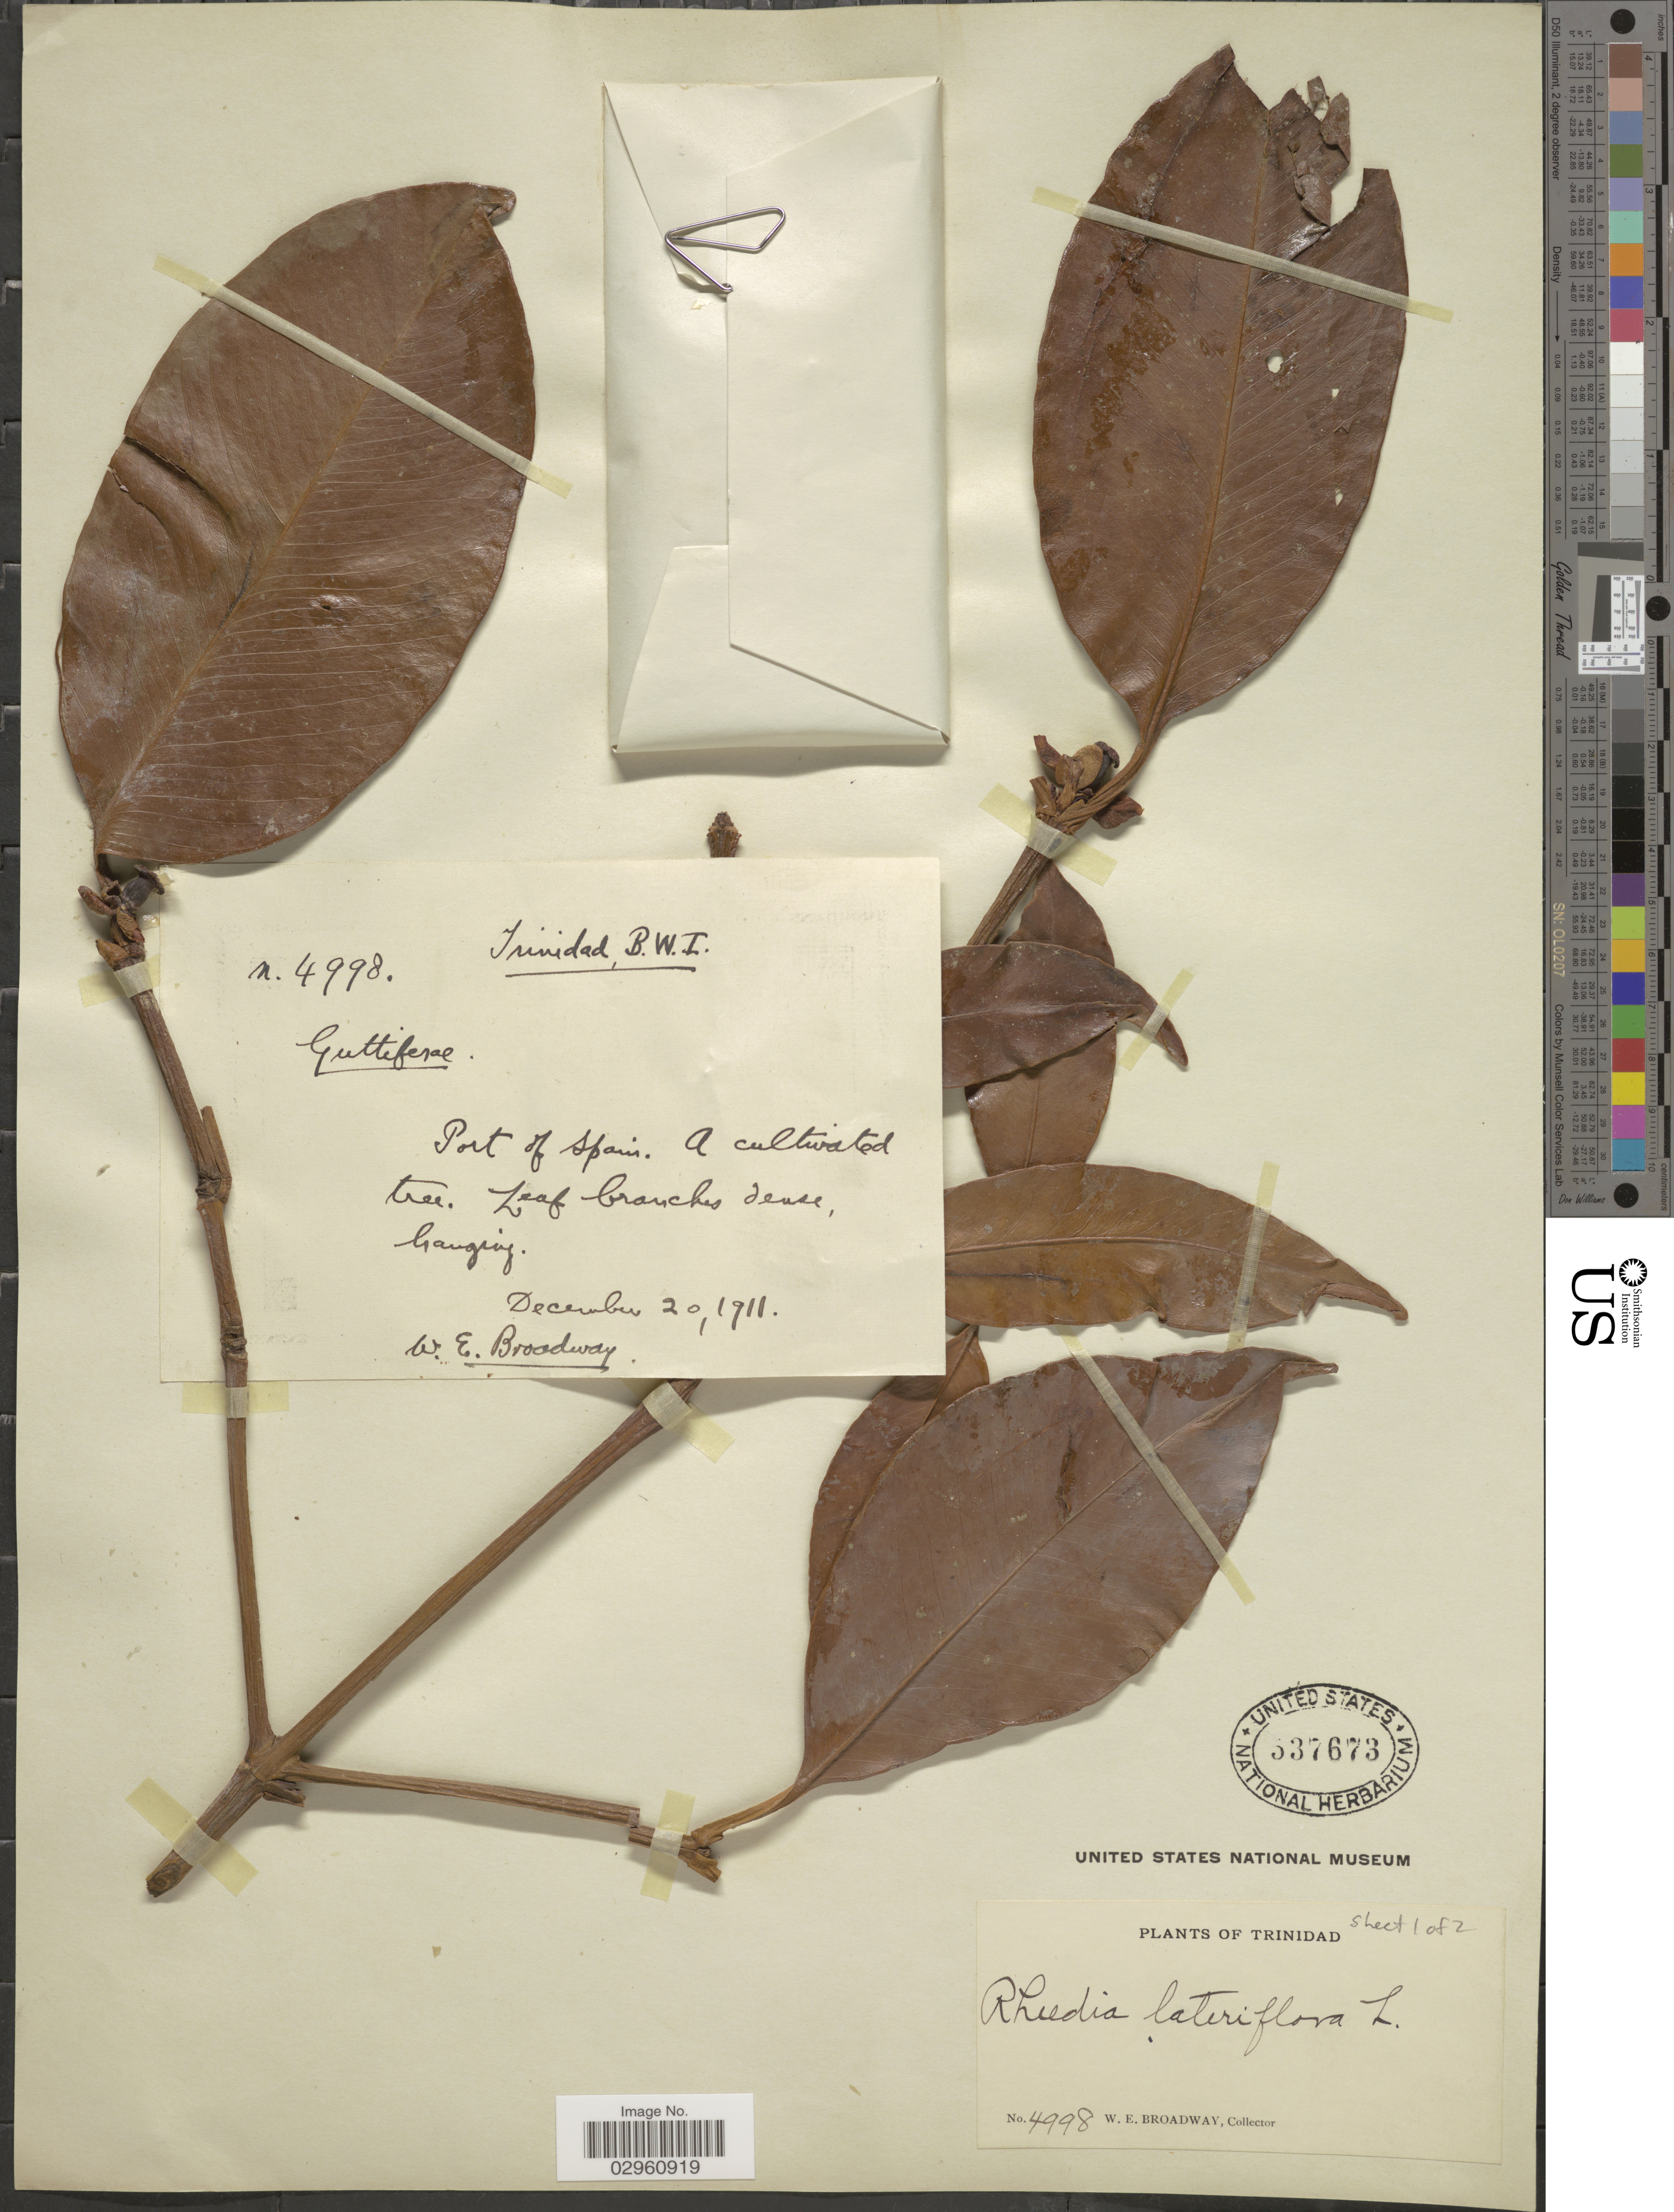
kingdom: Plantae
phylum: Tracheophyta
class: Magnoliopsida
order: Malpighiales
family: Clusiaceae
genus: Garcinia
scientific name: Garcinia humilis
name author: (Vahl) C.D. Adams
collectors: W. E. Broadway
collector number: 4998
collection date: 1911-12-20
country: Trinidad and Tobago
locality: Trinidad. Port of Spain.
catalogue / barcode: US 537673